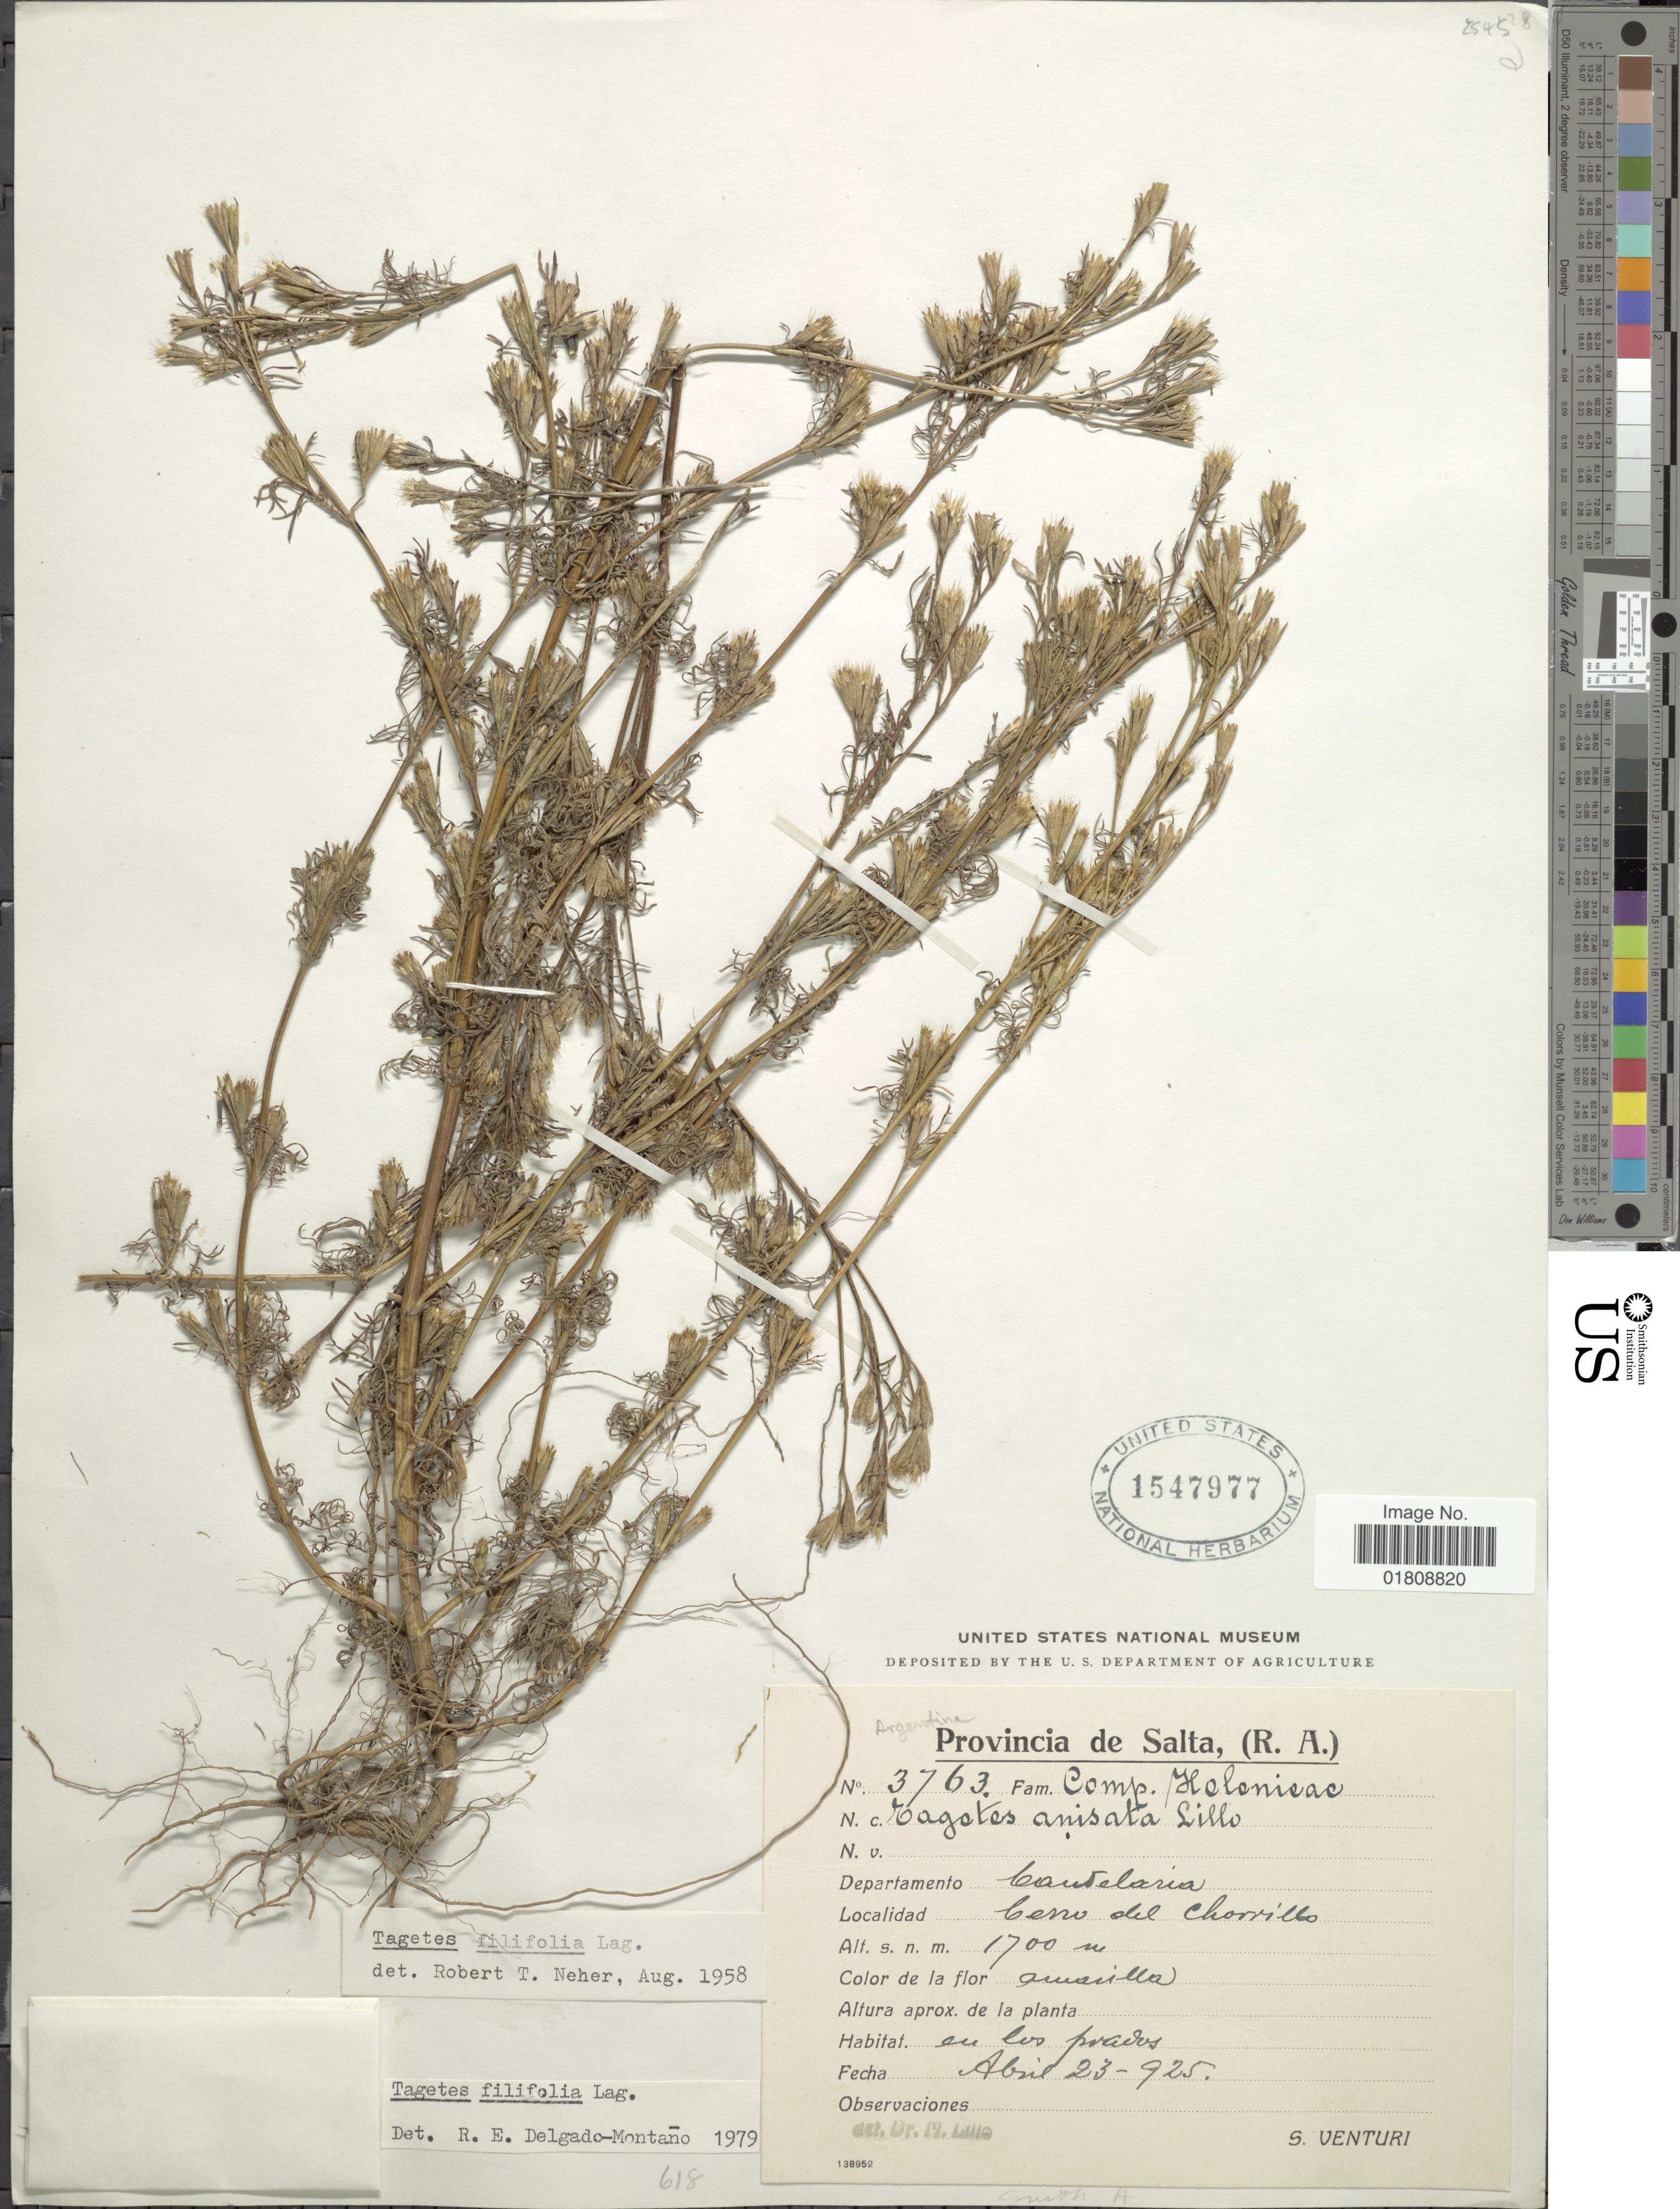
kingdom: Plantae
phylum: Tracheophyta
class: Magnoliopsida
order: Asterales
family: Asteraceae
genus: Tagetes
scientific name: Tagetes filifolia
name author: Lag.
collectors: S. Venturi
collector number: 3763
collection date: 1925-04-23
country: Argentina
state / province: Salta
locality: Departamento Candelaria, Cerro del Chorrillo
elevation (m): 1700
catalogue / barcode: US 1547977